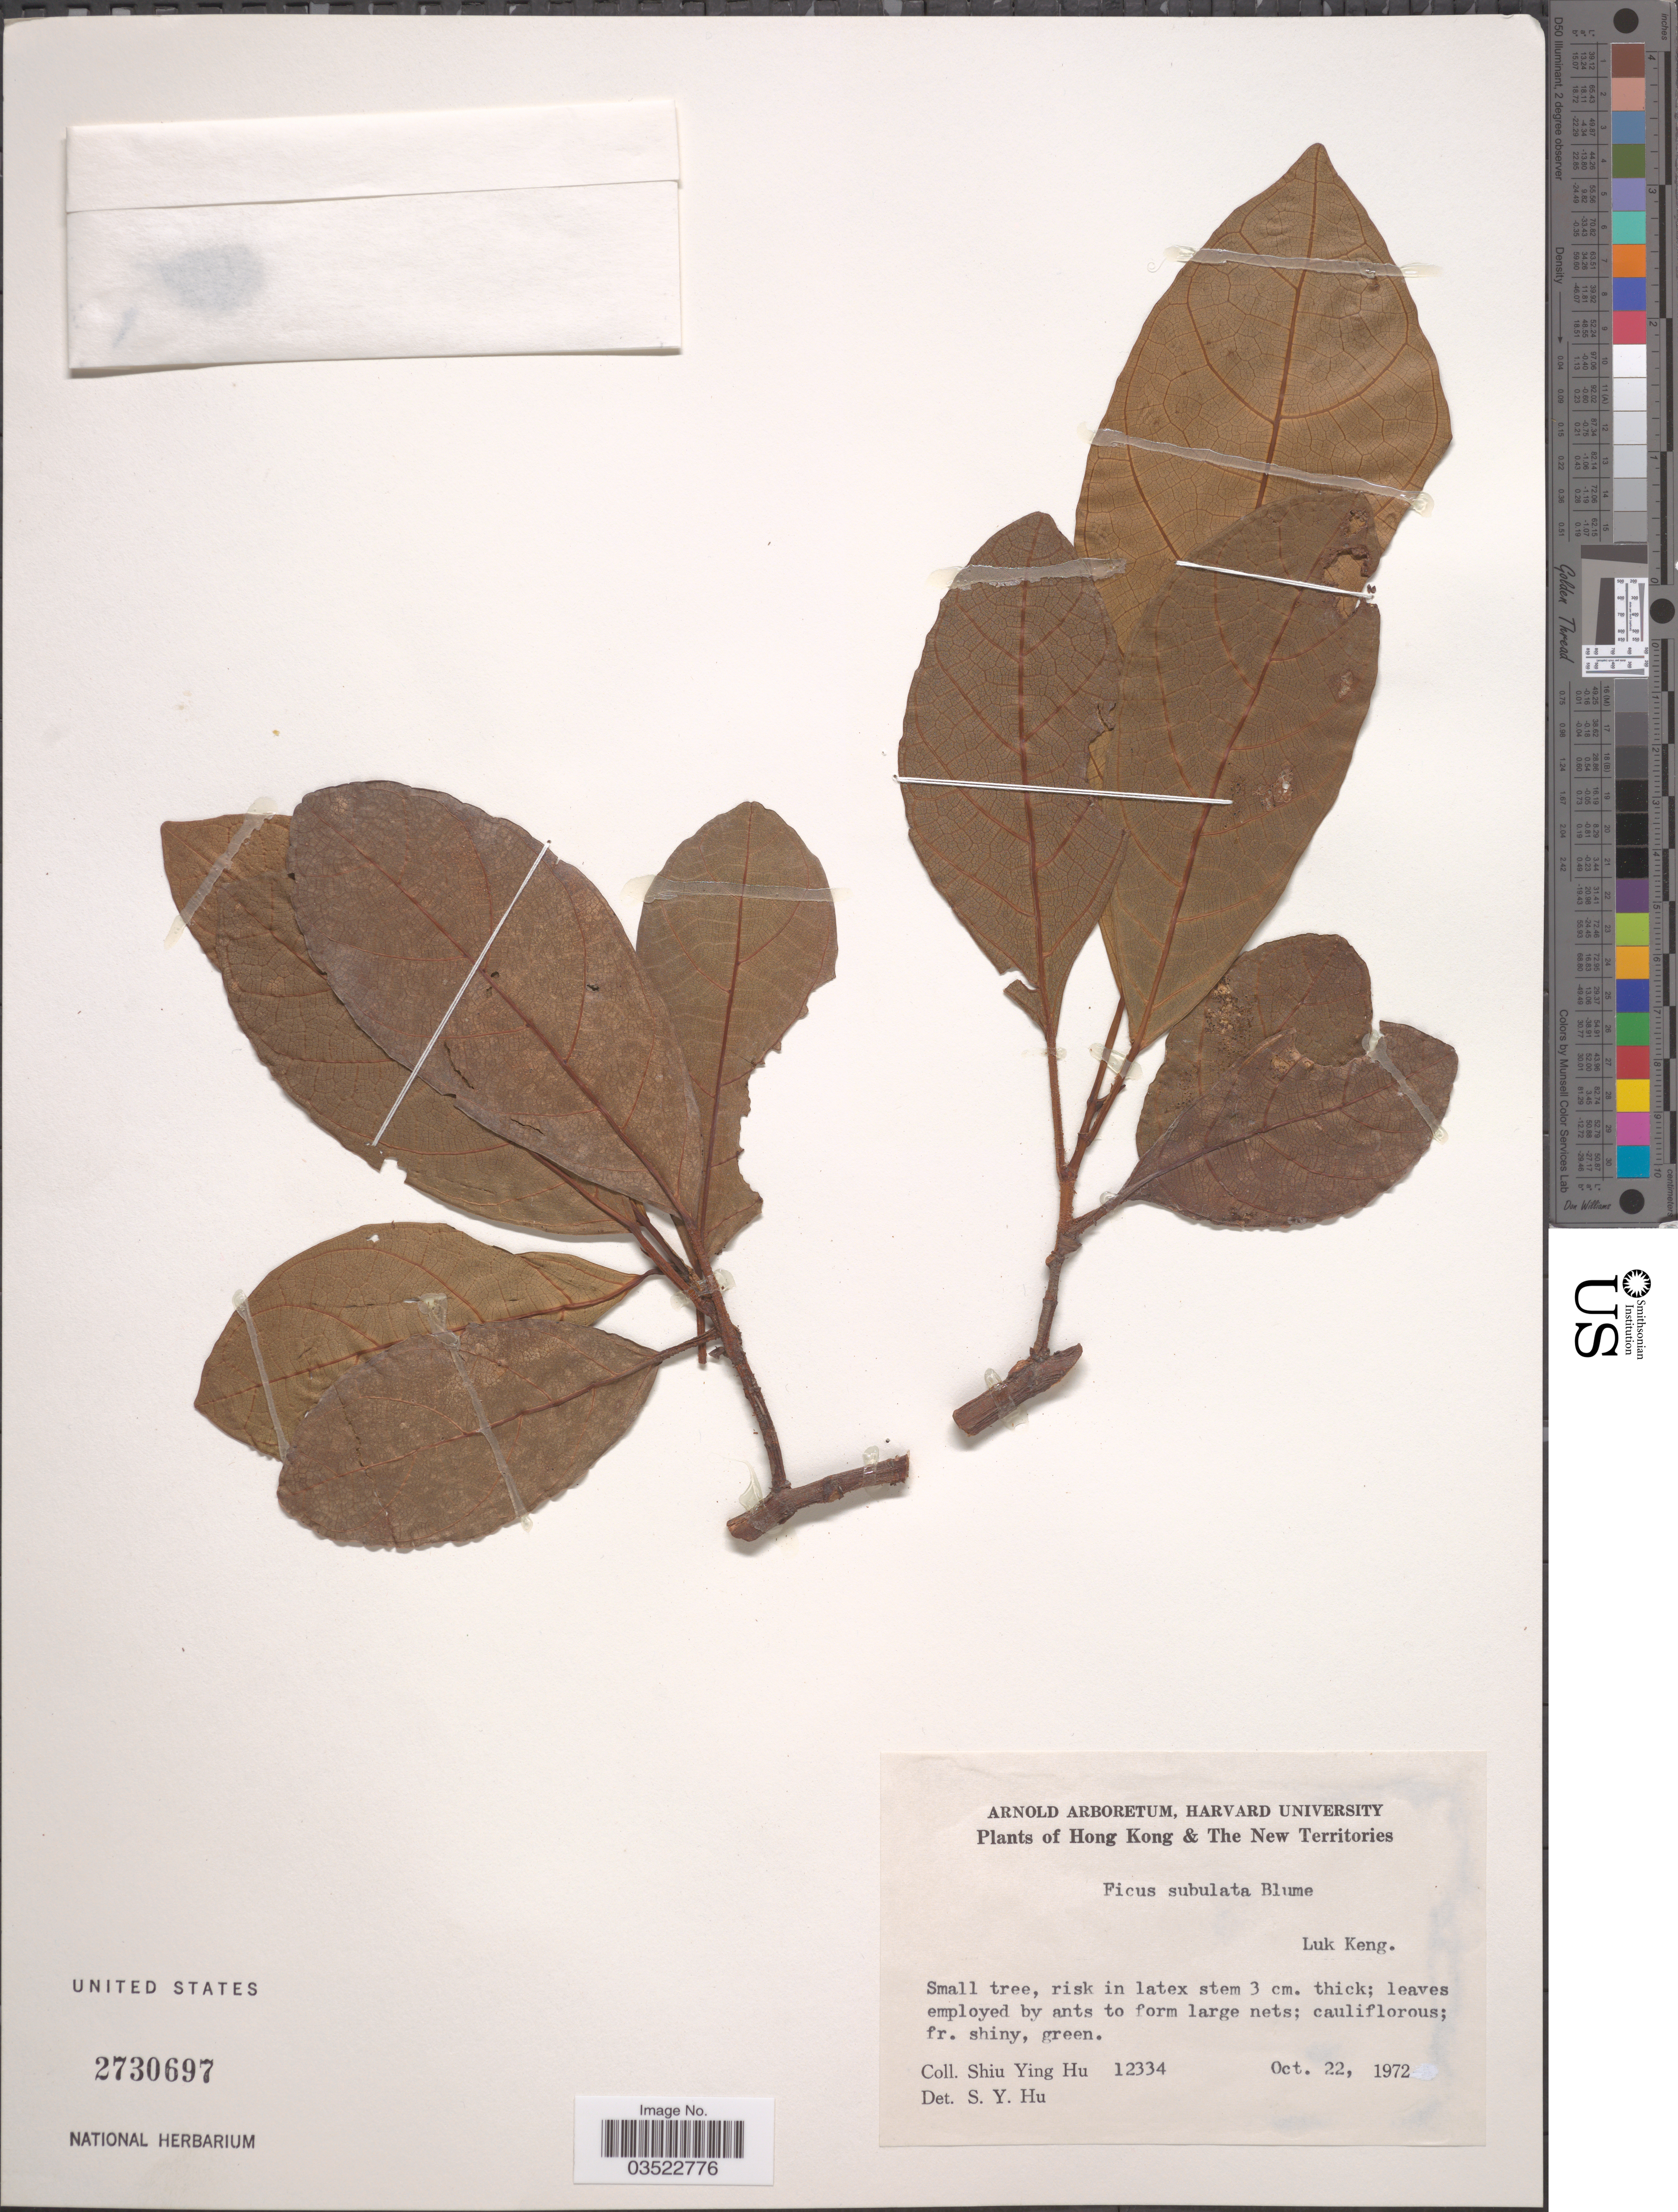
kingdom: Plantae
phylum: Tracheophyta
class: Magnoliopsida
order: Rosales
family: Moraceae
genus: Ficus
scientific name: Ficus subulata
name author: Blume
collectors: S. Y. Hu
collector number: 12334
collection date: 1972-10-22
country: China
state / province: Hong Kong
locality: Hong Kong & The New Territories. Luk Keng.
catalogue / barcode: US 2730697